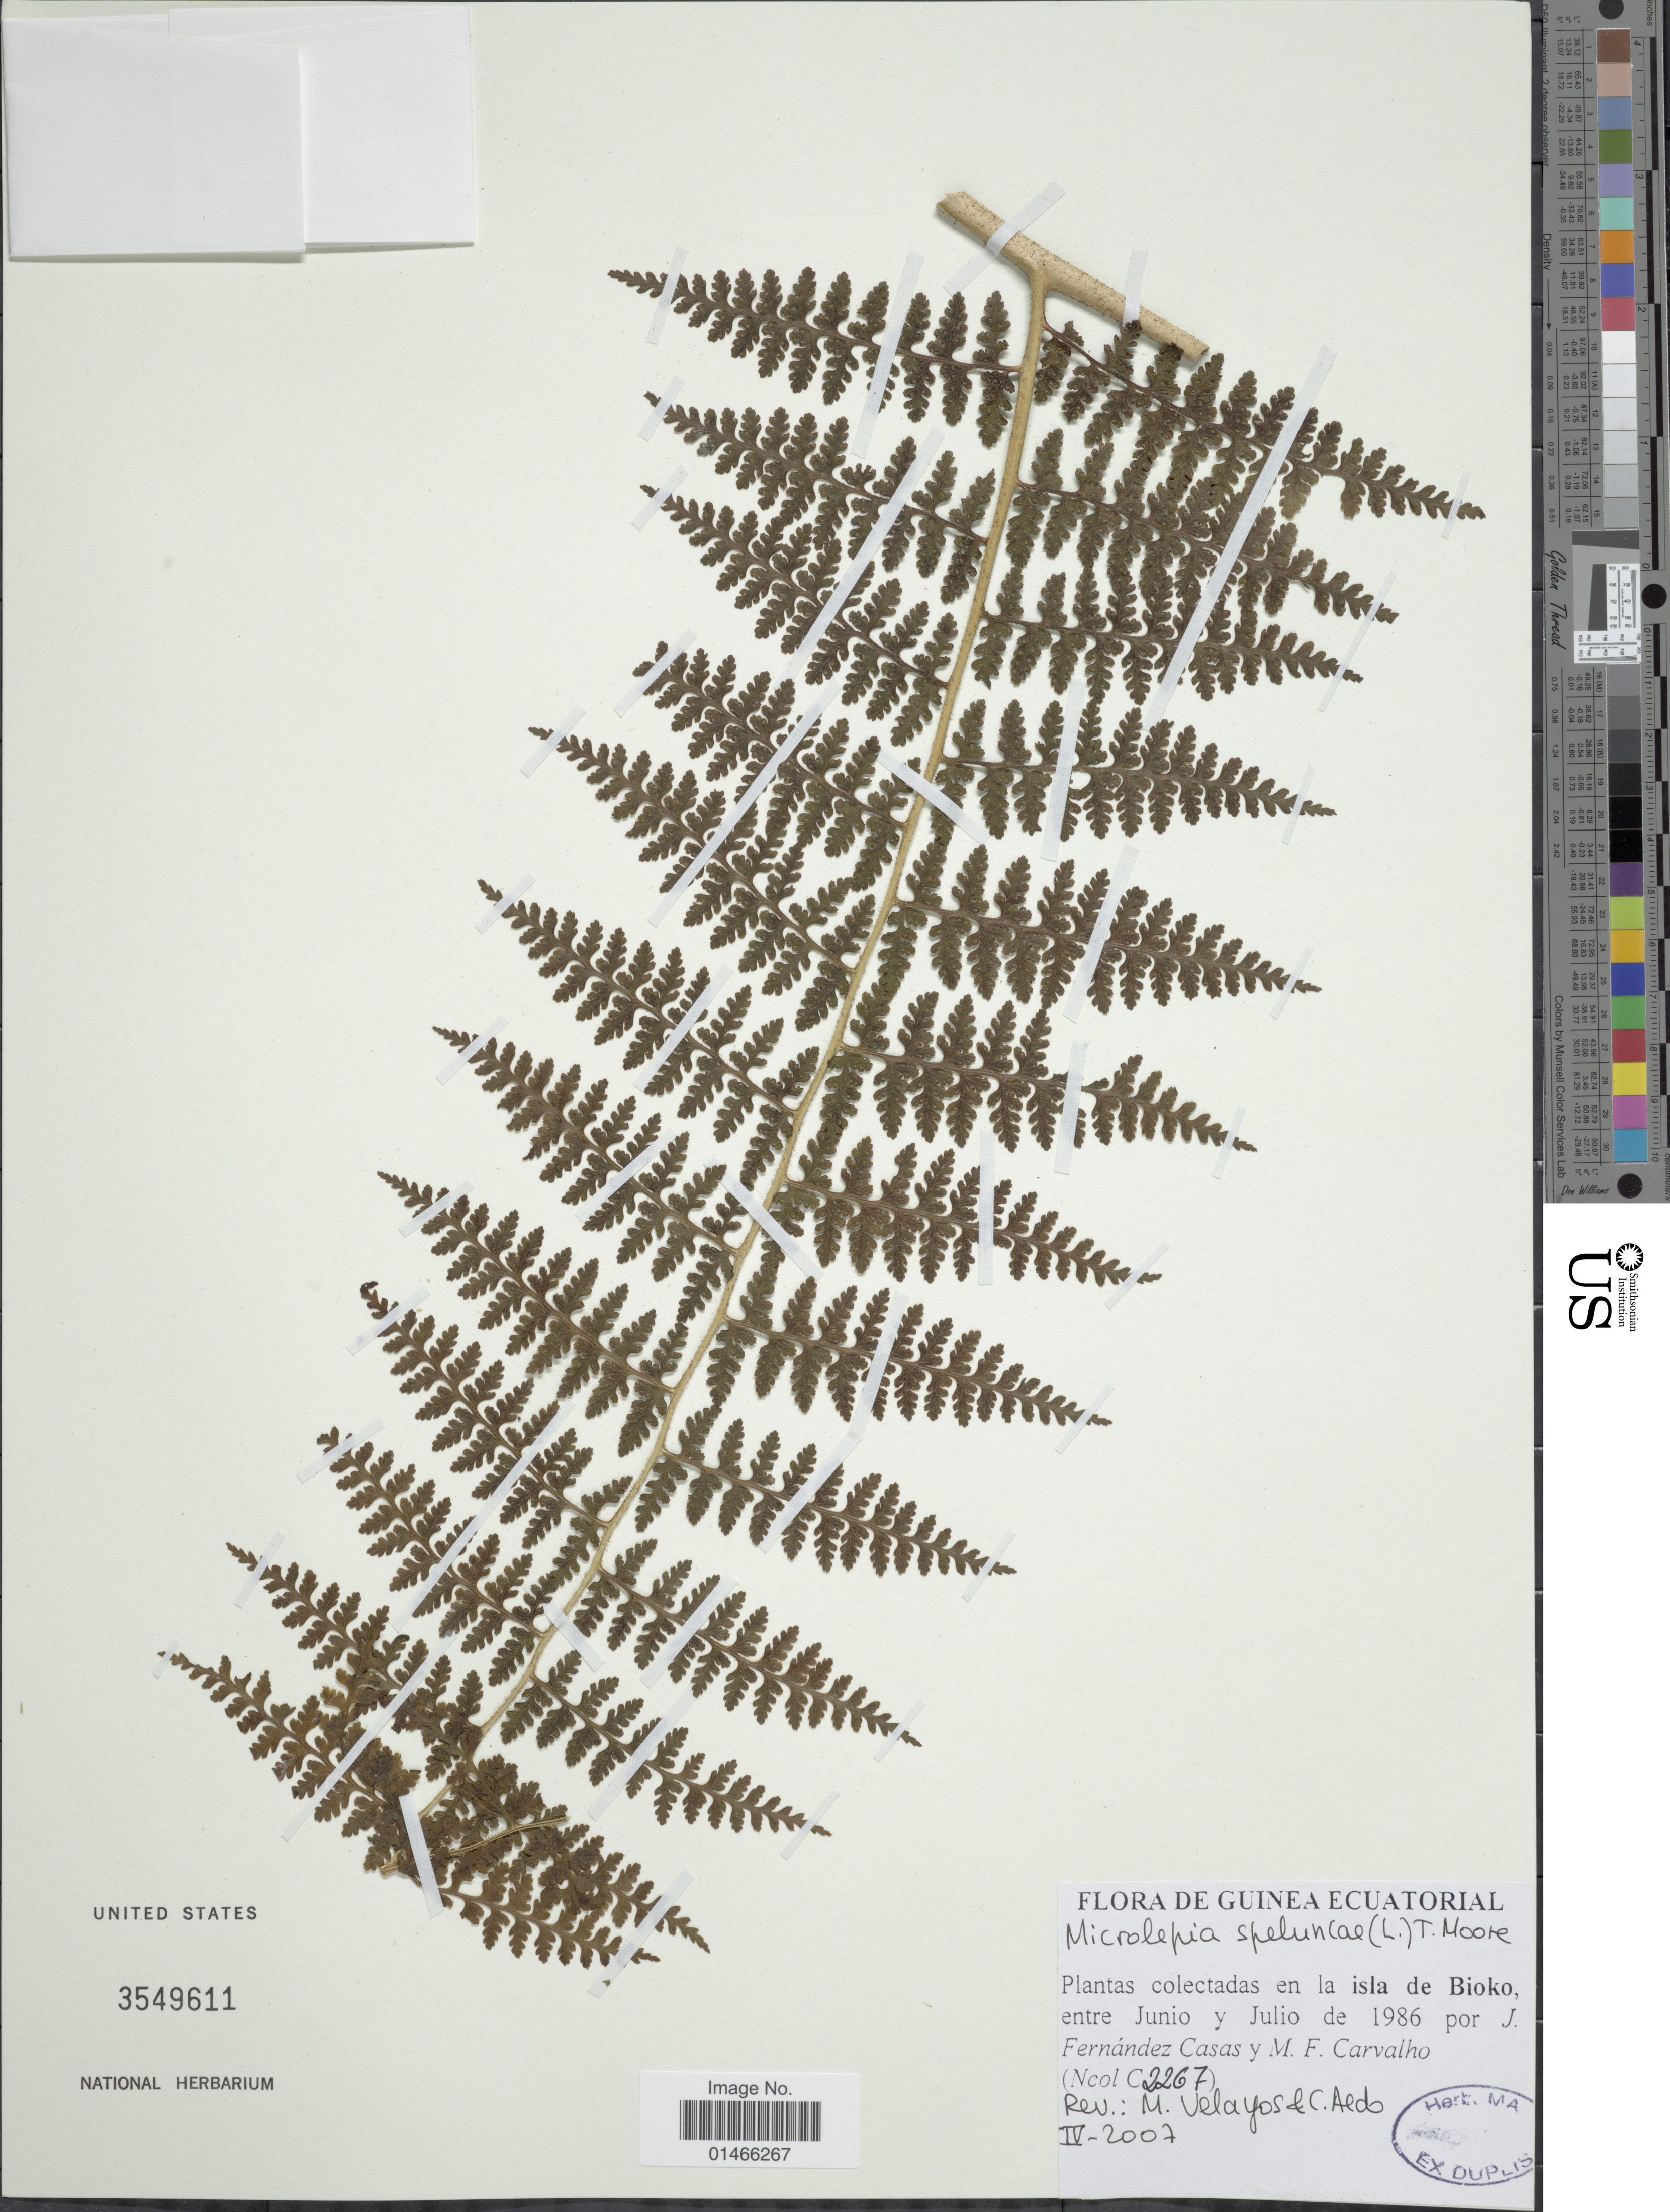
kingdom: Plantae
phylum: Tracheophyta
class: Polypodiopsida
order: Polypodiales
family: Dennstaedtiaceae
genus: Microlepia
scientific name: Microlepia speluncae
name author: (L.) T. Moore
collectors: M. Velayos & C. Aedo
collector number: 2267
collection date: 2007-04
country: Equatorial Guinea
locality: Guinea Ecuatorial. La isla de Bioko.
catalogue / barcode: US 3549611